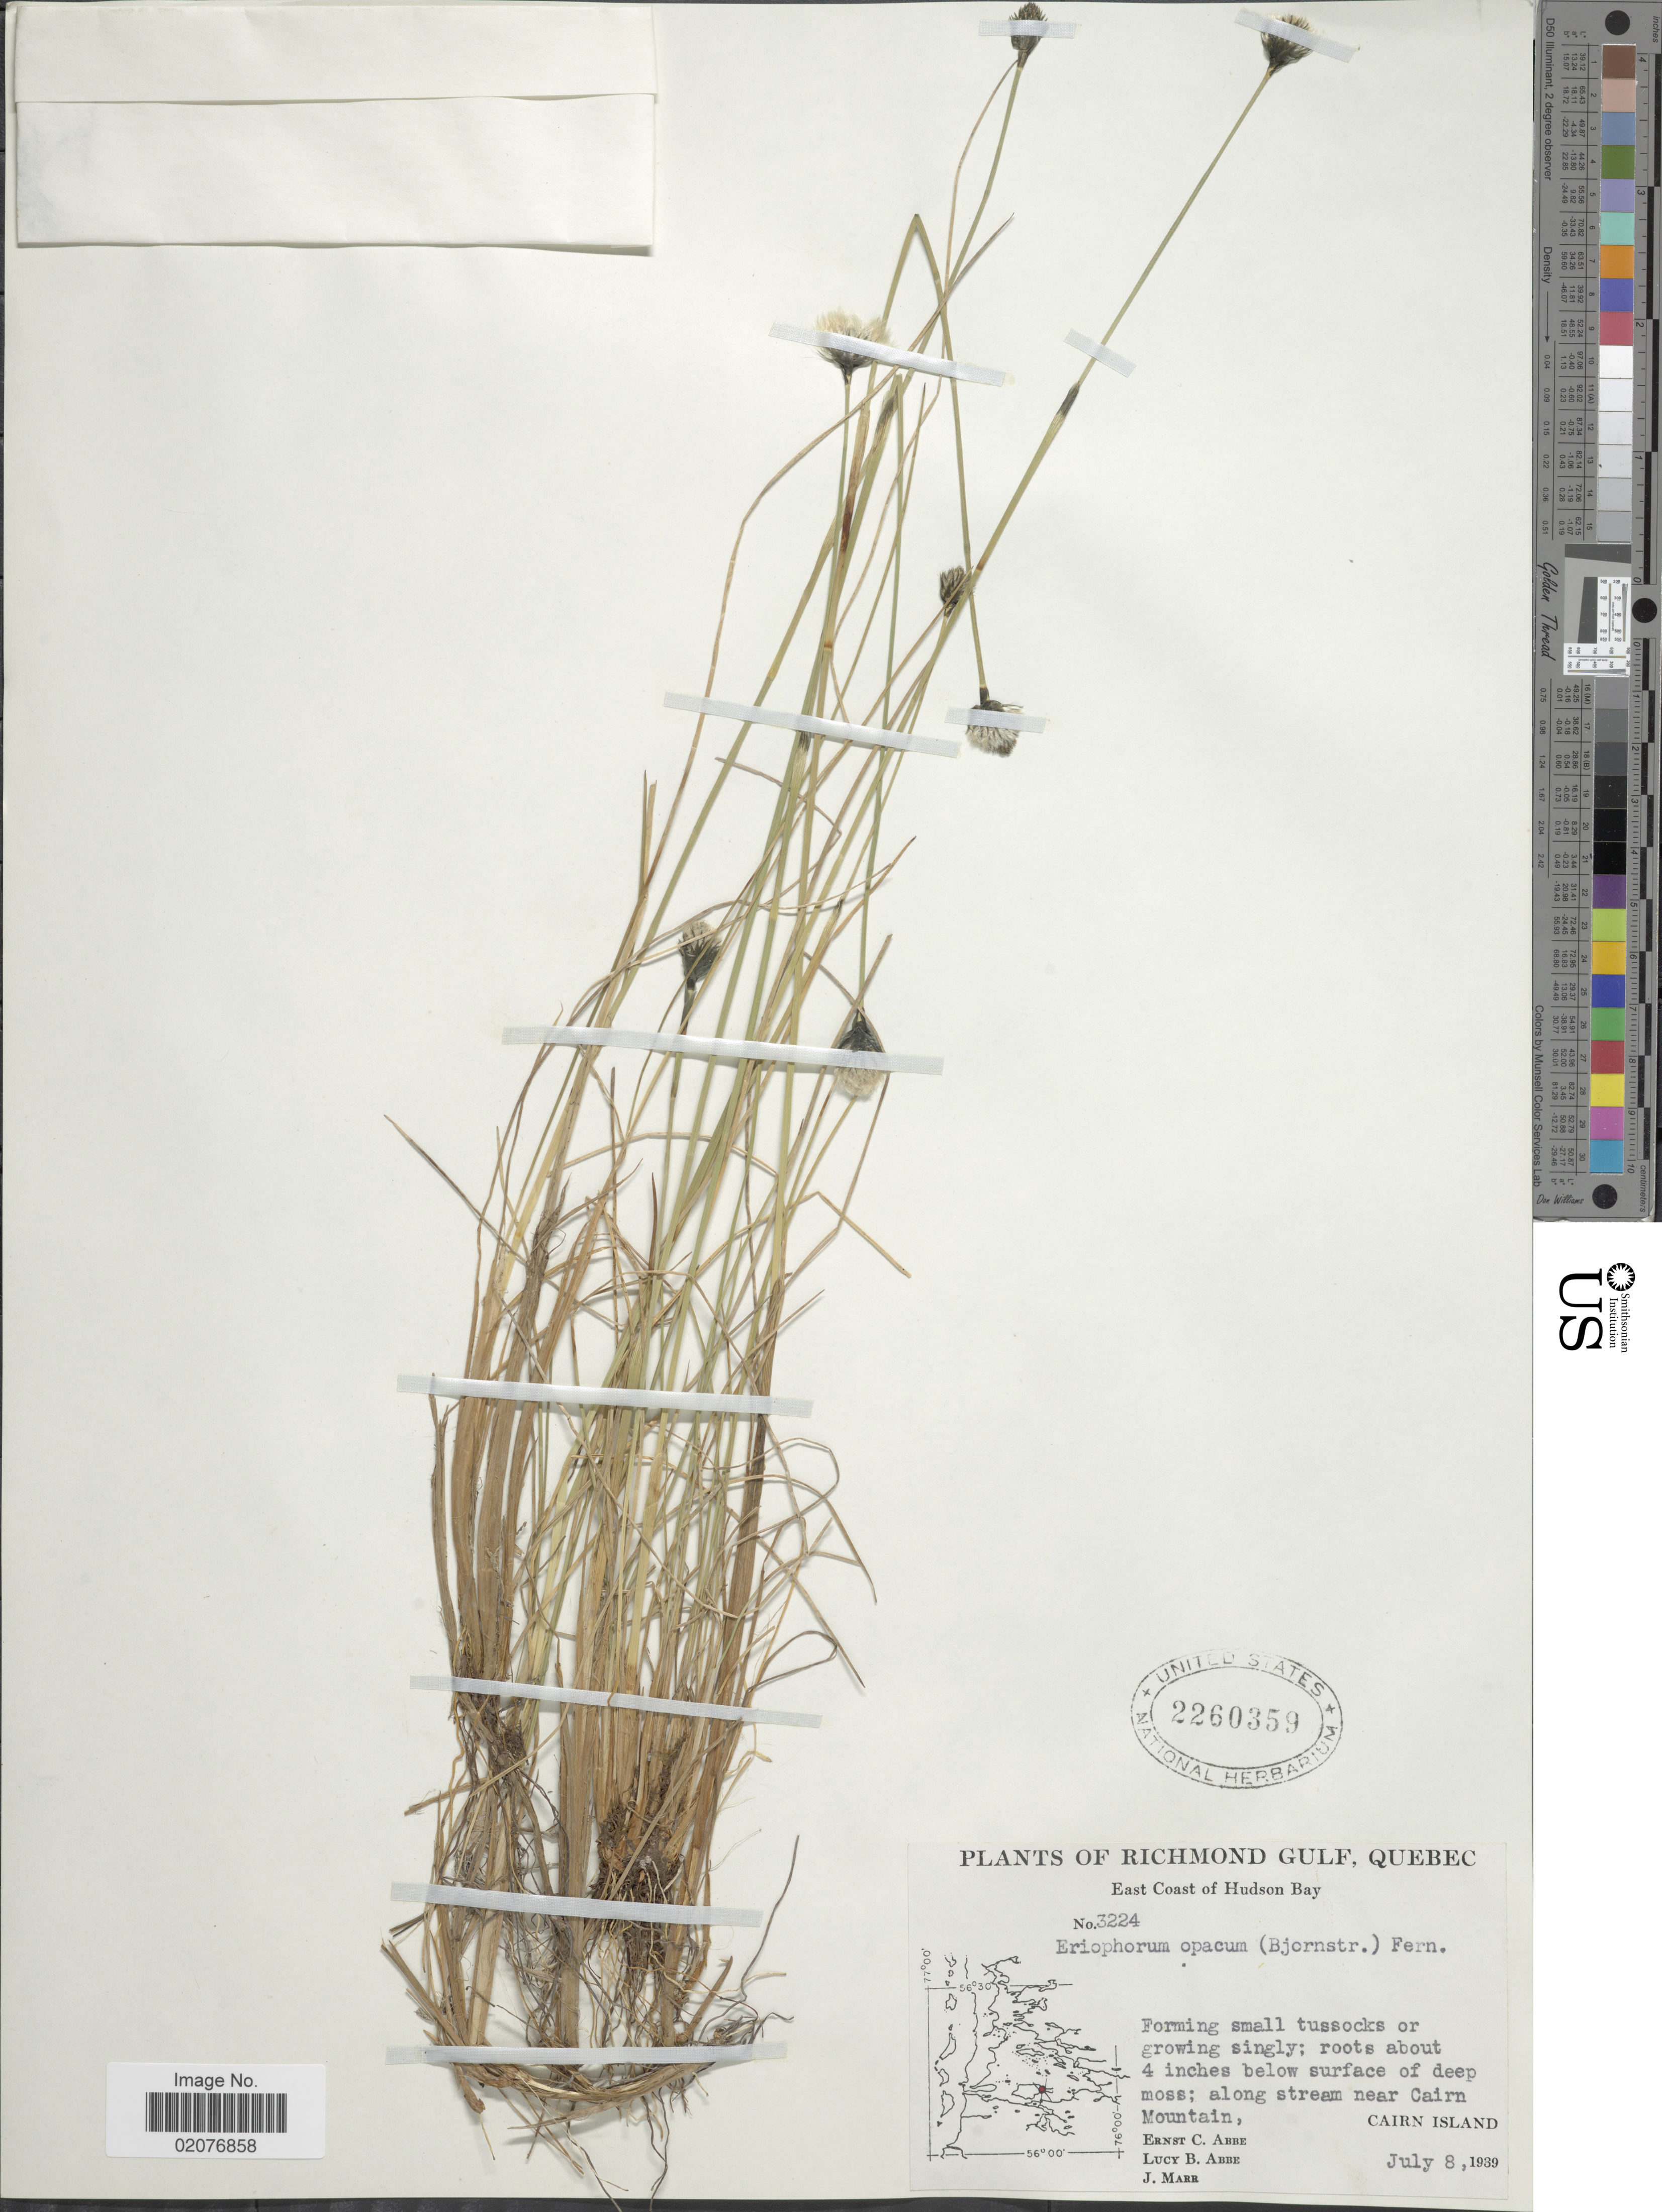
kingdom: Plantae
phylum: Tracheophyta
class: Liliopsida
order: Poales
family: Cyperaceae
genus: Eriophorum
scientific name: Eriophorum brachyantherum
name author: Trautv. & C.A. Mey.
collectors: E. C. Abbe, L. B. Abbe & J. Marr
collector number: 3224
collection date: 1939-07-08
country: Canada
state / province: Quebec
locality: Richmond Gulf, East Coast of Hudson Bay, along stream near Cairn Mountain, Cairn Island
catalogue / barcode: US 2260359